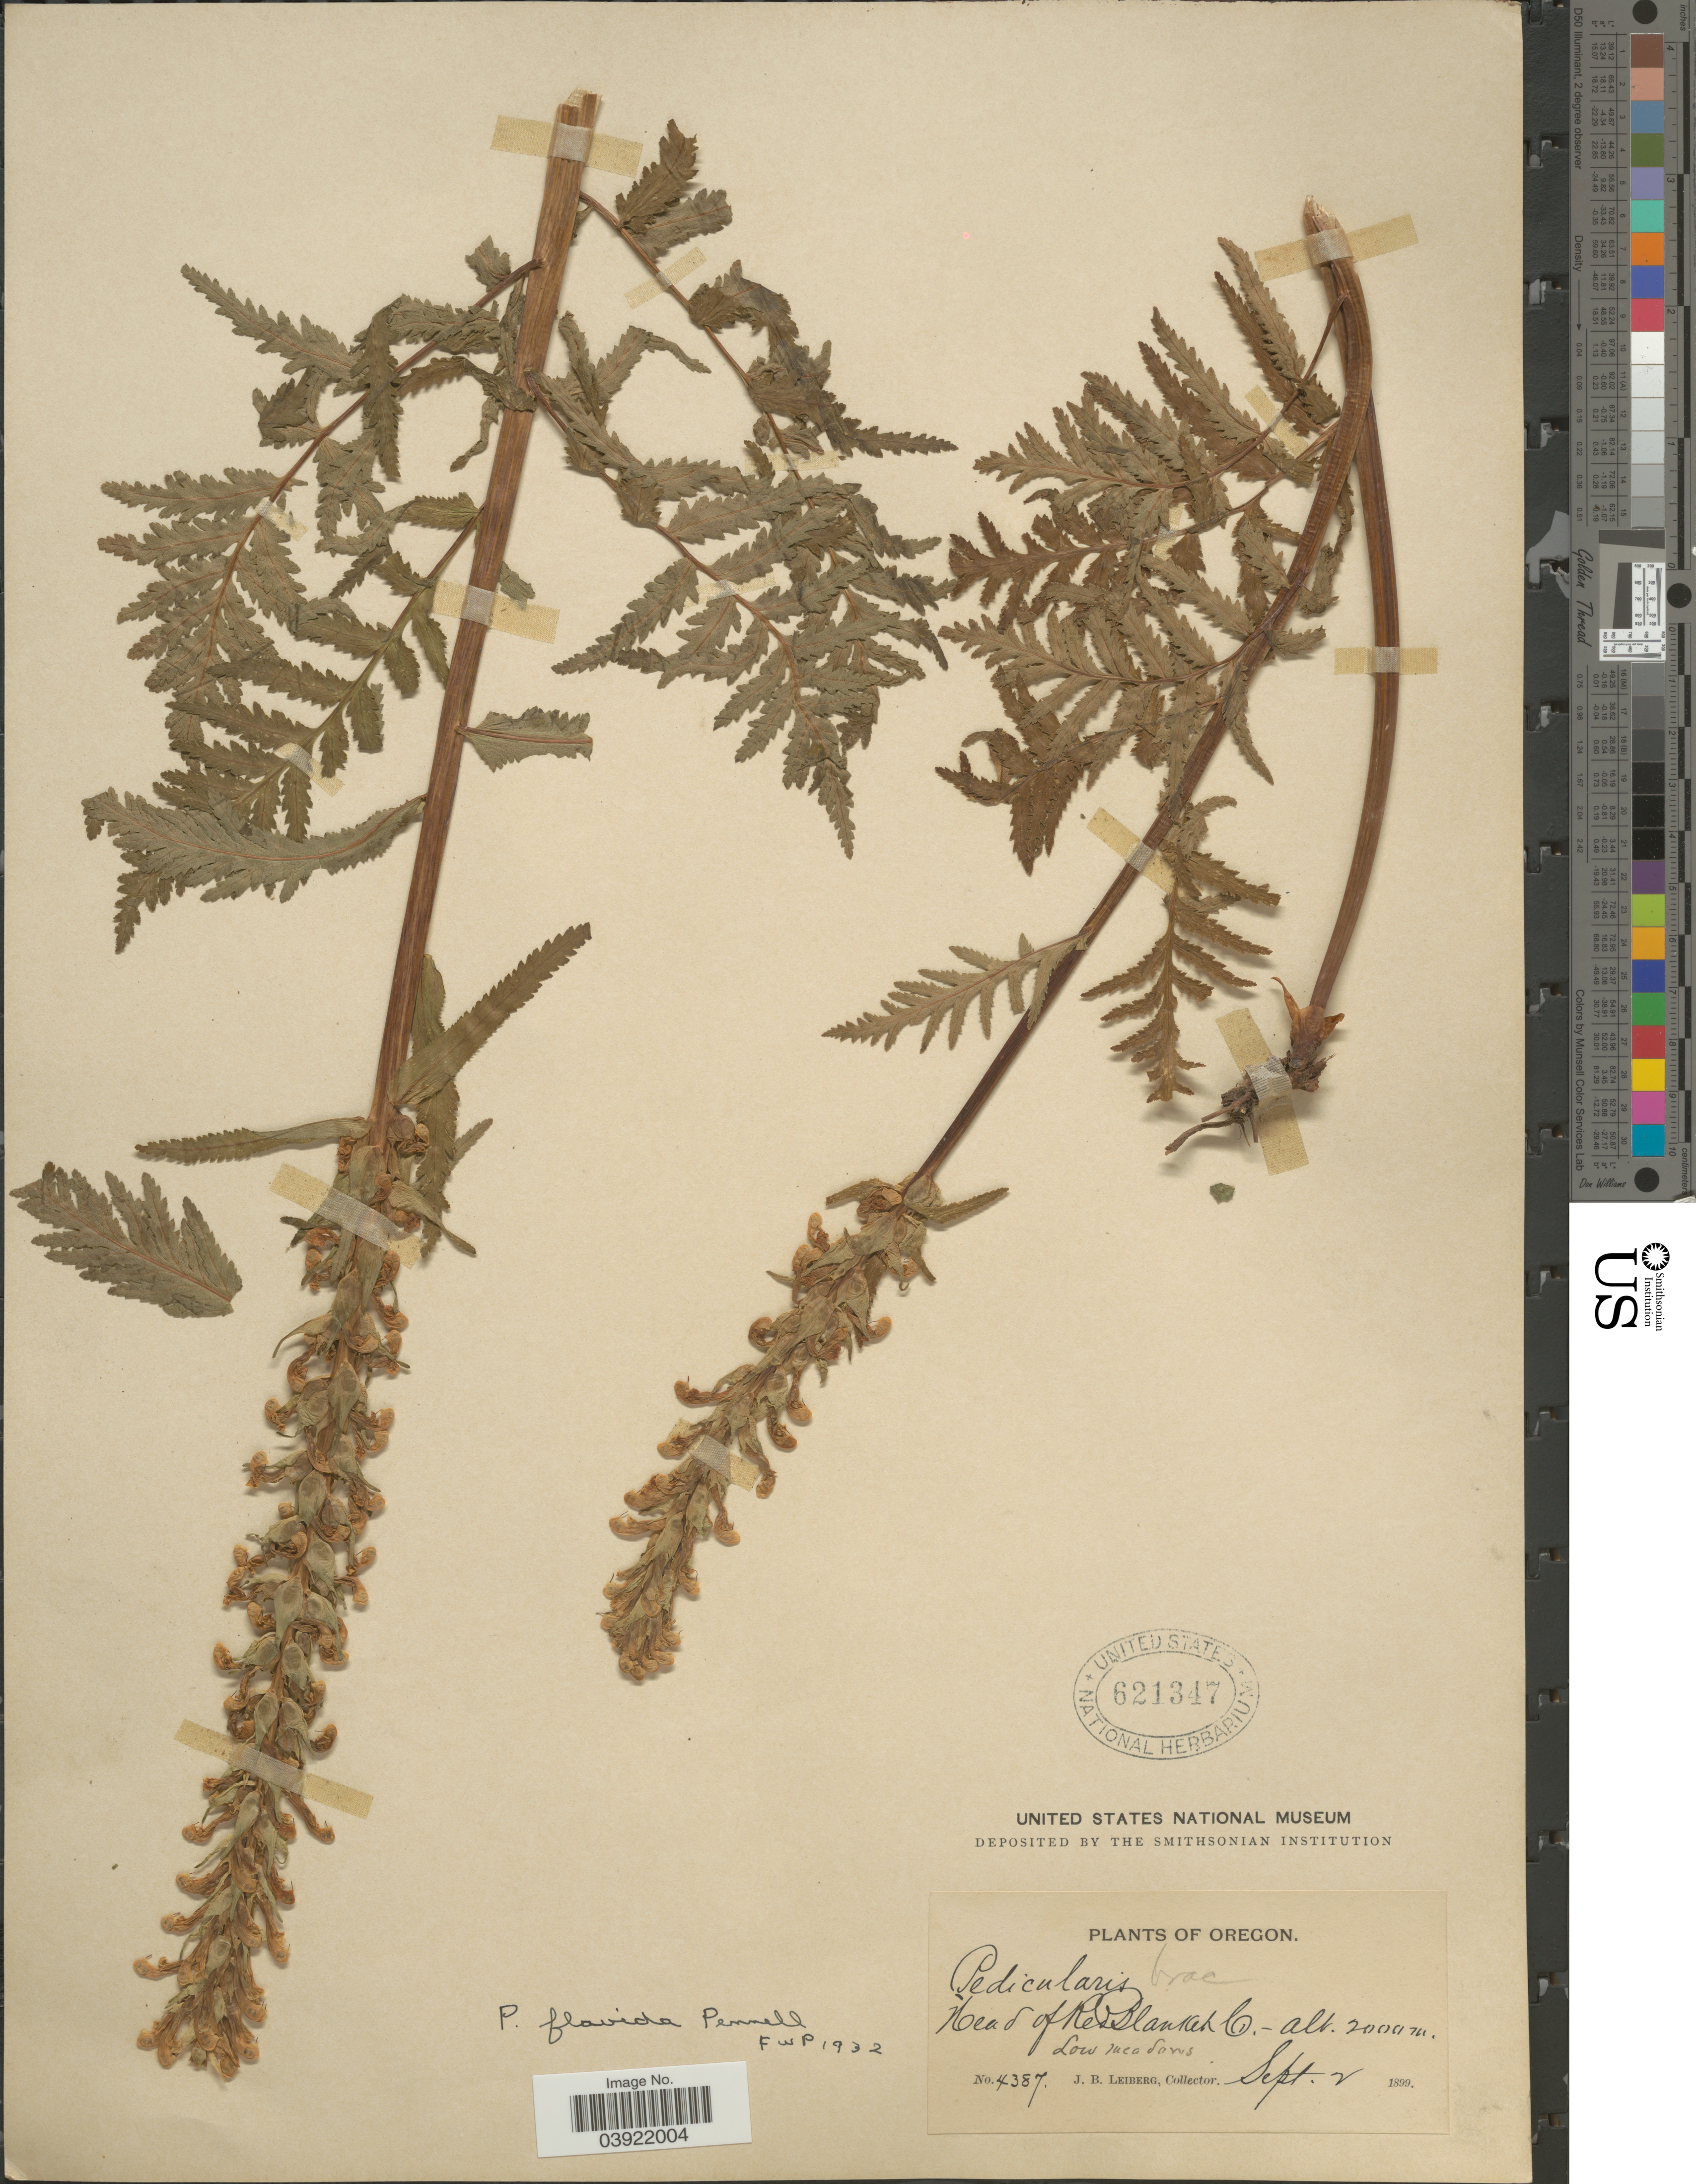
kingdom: Plantae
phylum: Tracheophyta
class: Magnoliopsida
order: Lamiales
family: Orobanchaceae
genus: Pedicularis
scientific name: Pedicularis flavida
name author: Pennell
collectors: J. B. Leiberg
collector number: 4387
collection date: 1899-09-02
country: United States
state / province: Oregon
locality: Head of Red Blanket C.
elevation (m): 2000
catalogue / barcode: US 621347